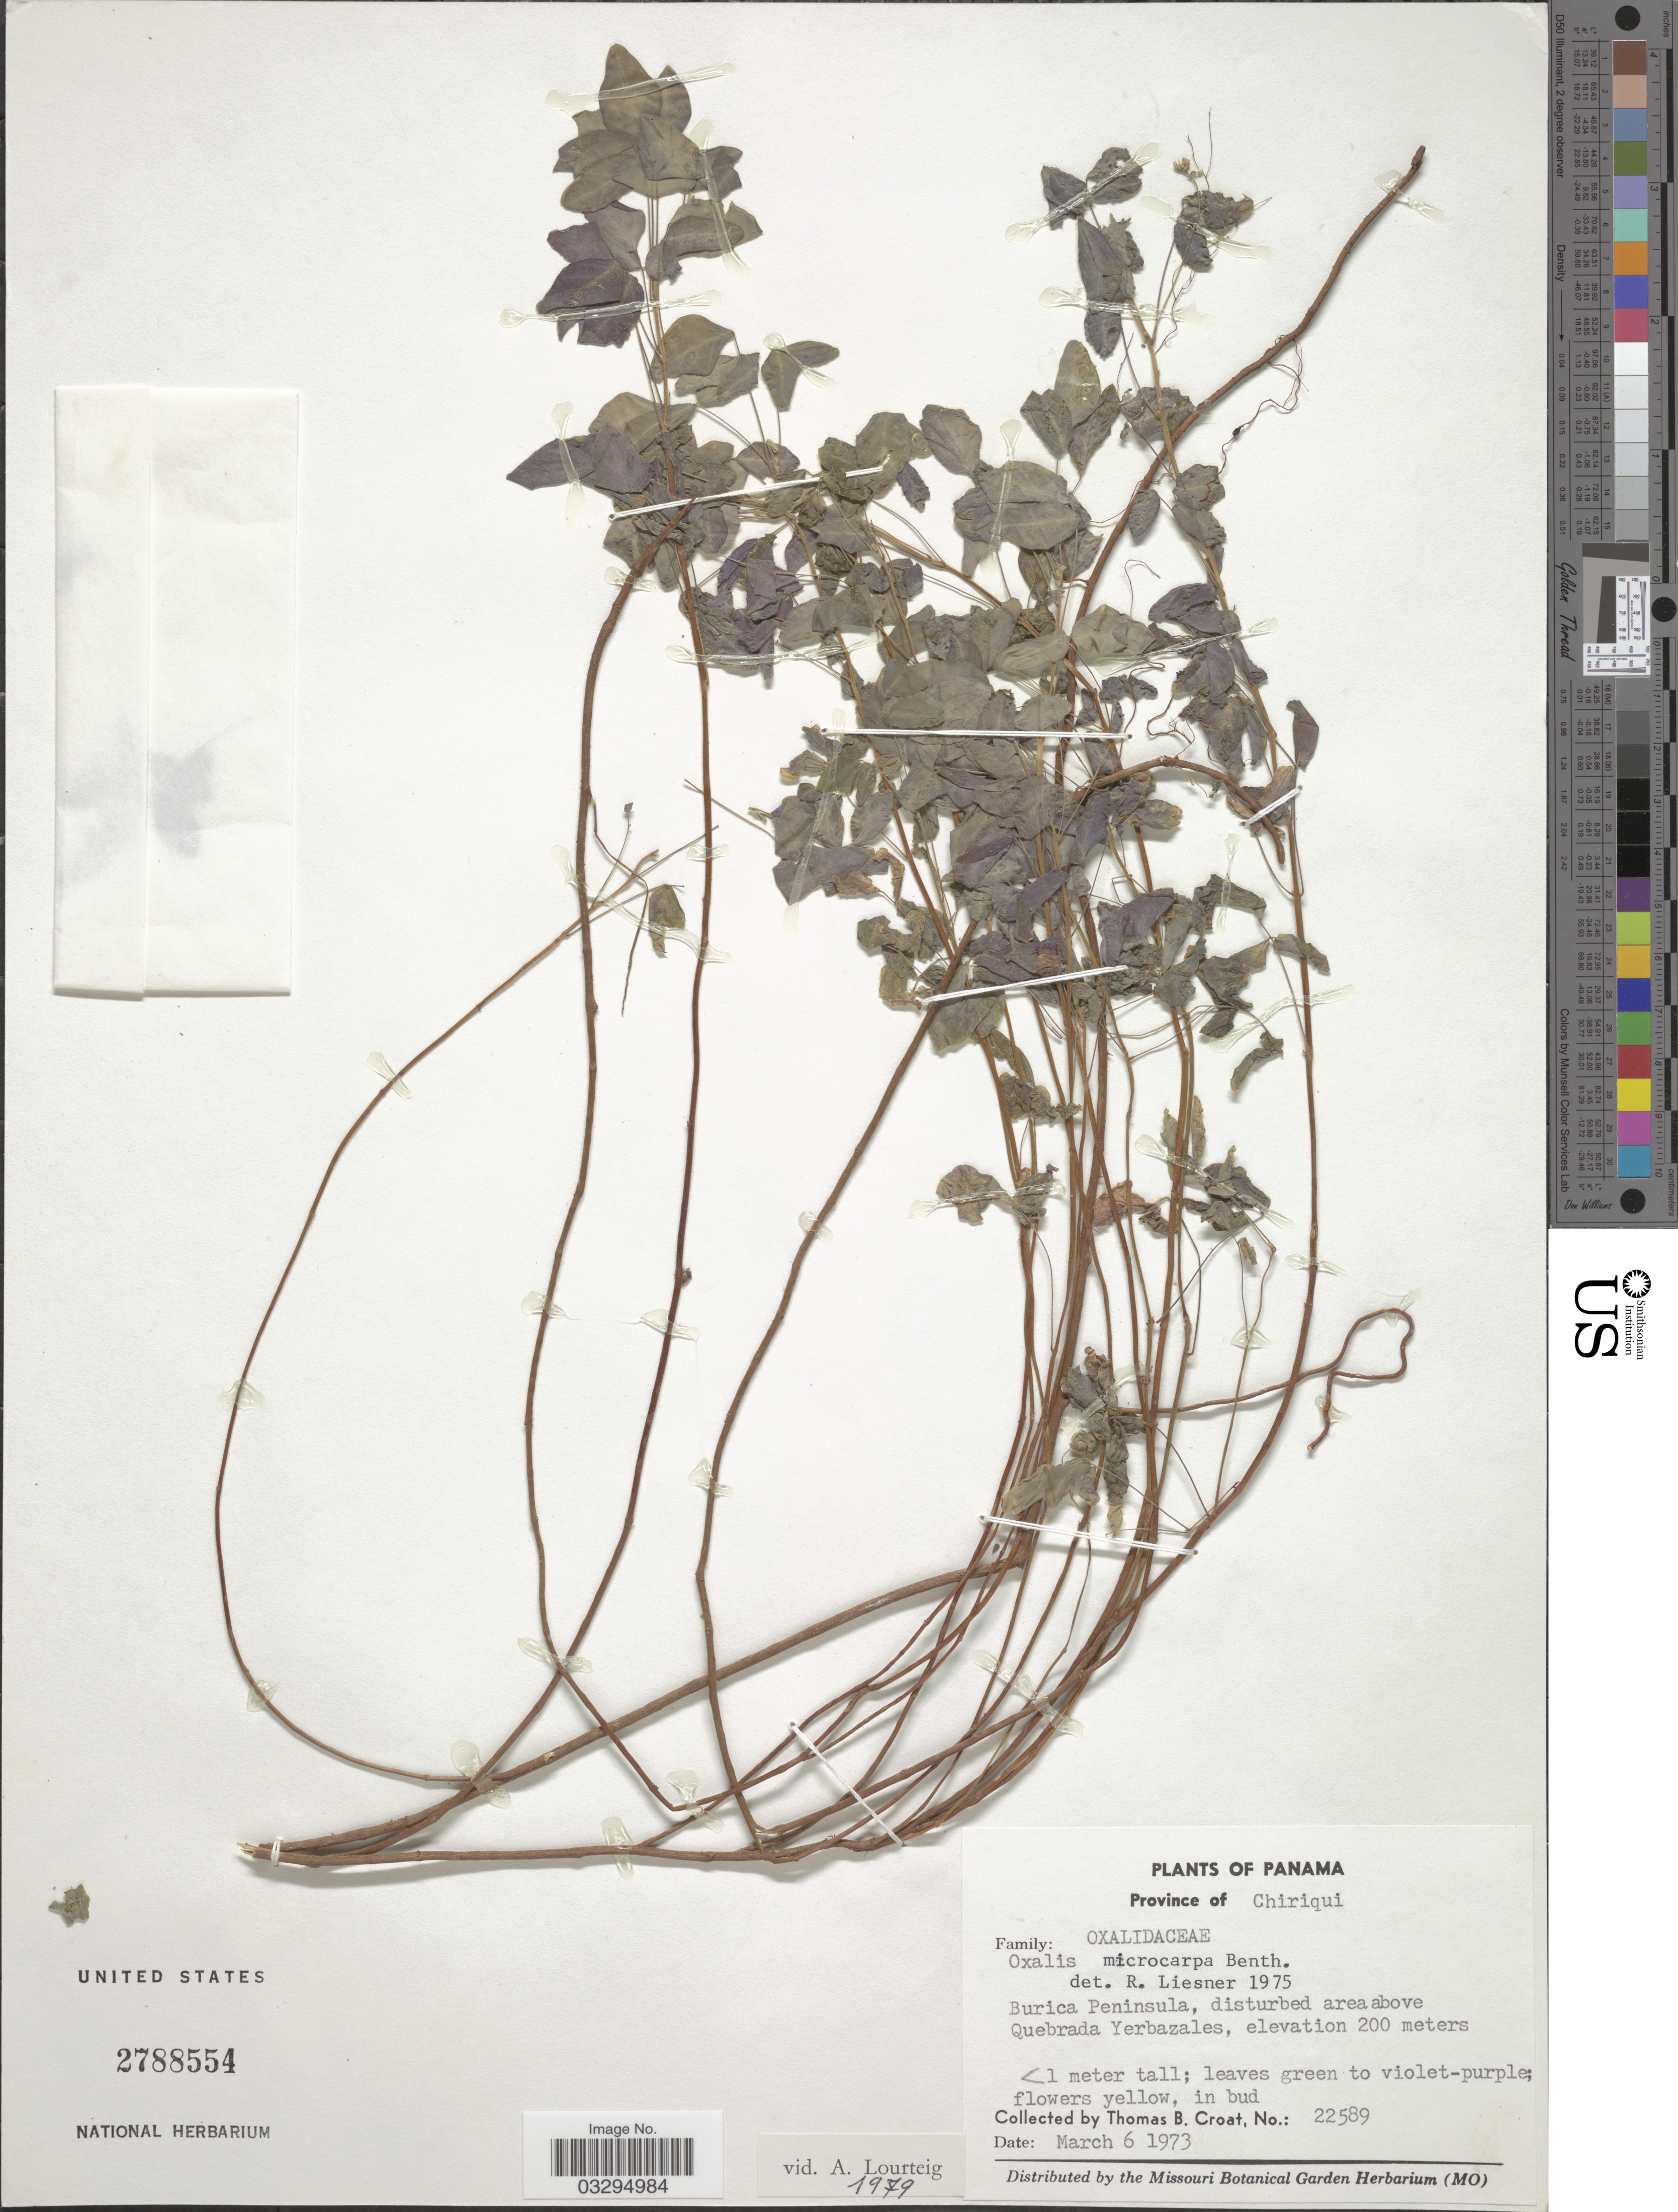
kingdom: Plantae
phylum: Tracheophyta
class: Magnoliopsida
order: Oxalidales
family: Oxalidaceae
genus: Oxalis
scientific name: Oxalis microcarpa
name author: Benth.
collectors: T. B. Croat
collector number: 22589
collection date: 1973-03-06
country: Panama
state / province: Chiriqui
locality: Burica Peninsula, disturbed area above Quebrada Yerbazales.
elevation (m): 200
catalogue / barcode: US 2788554